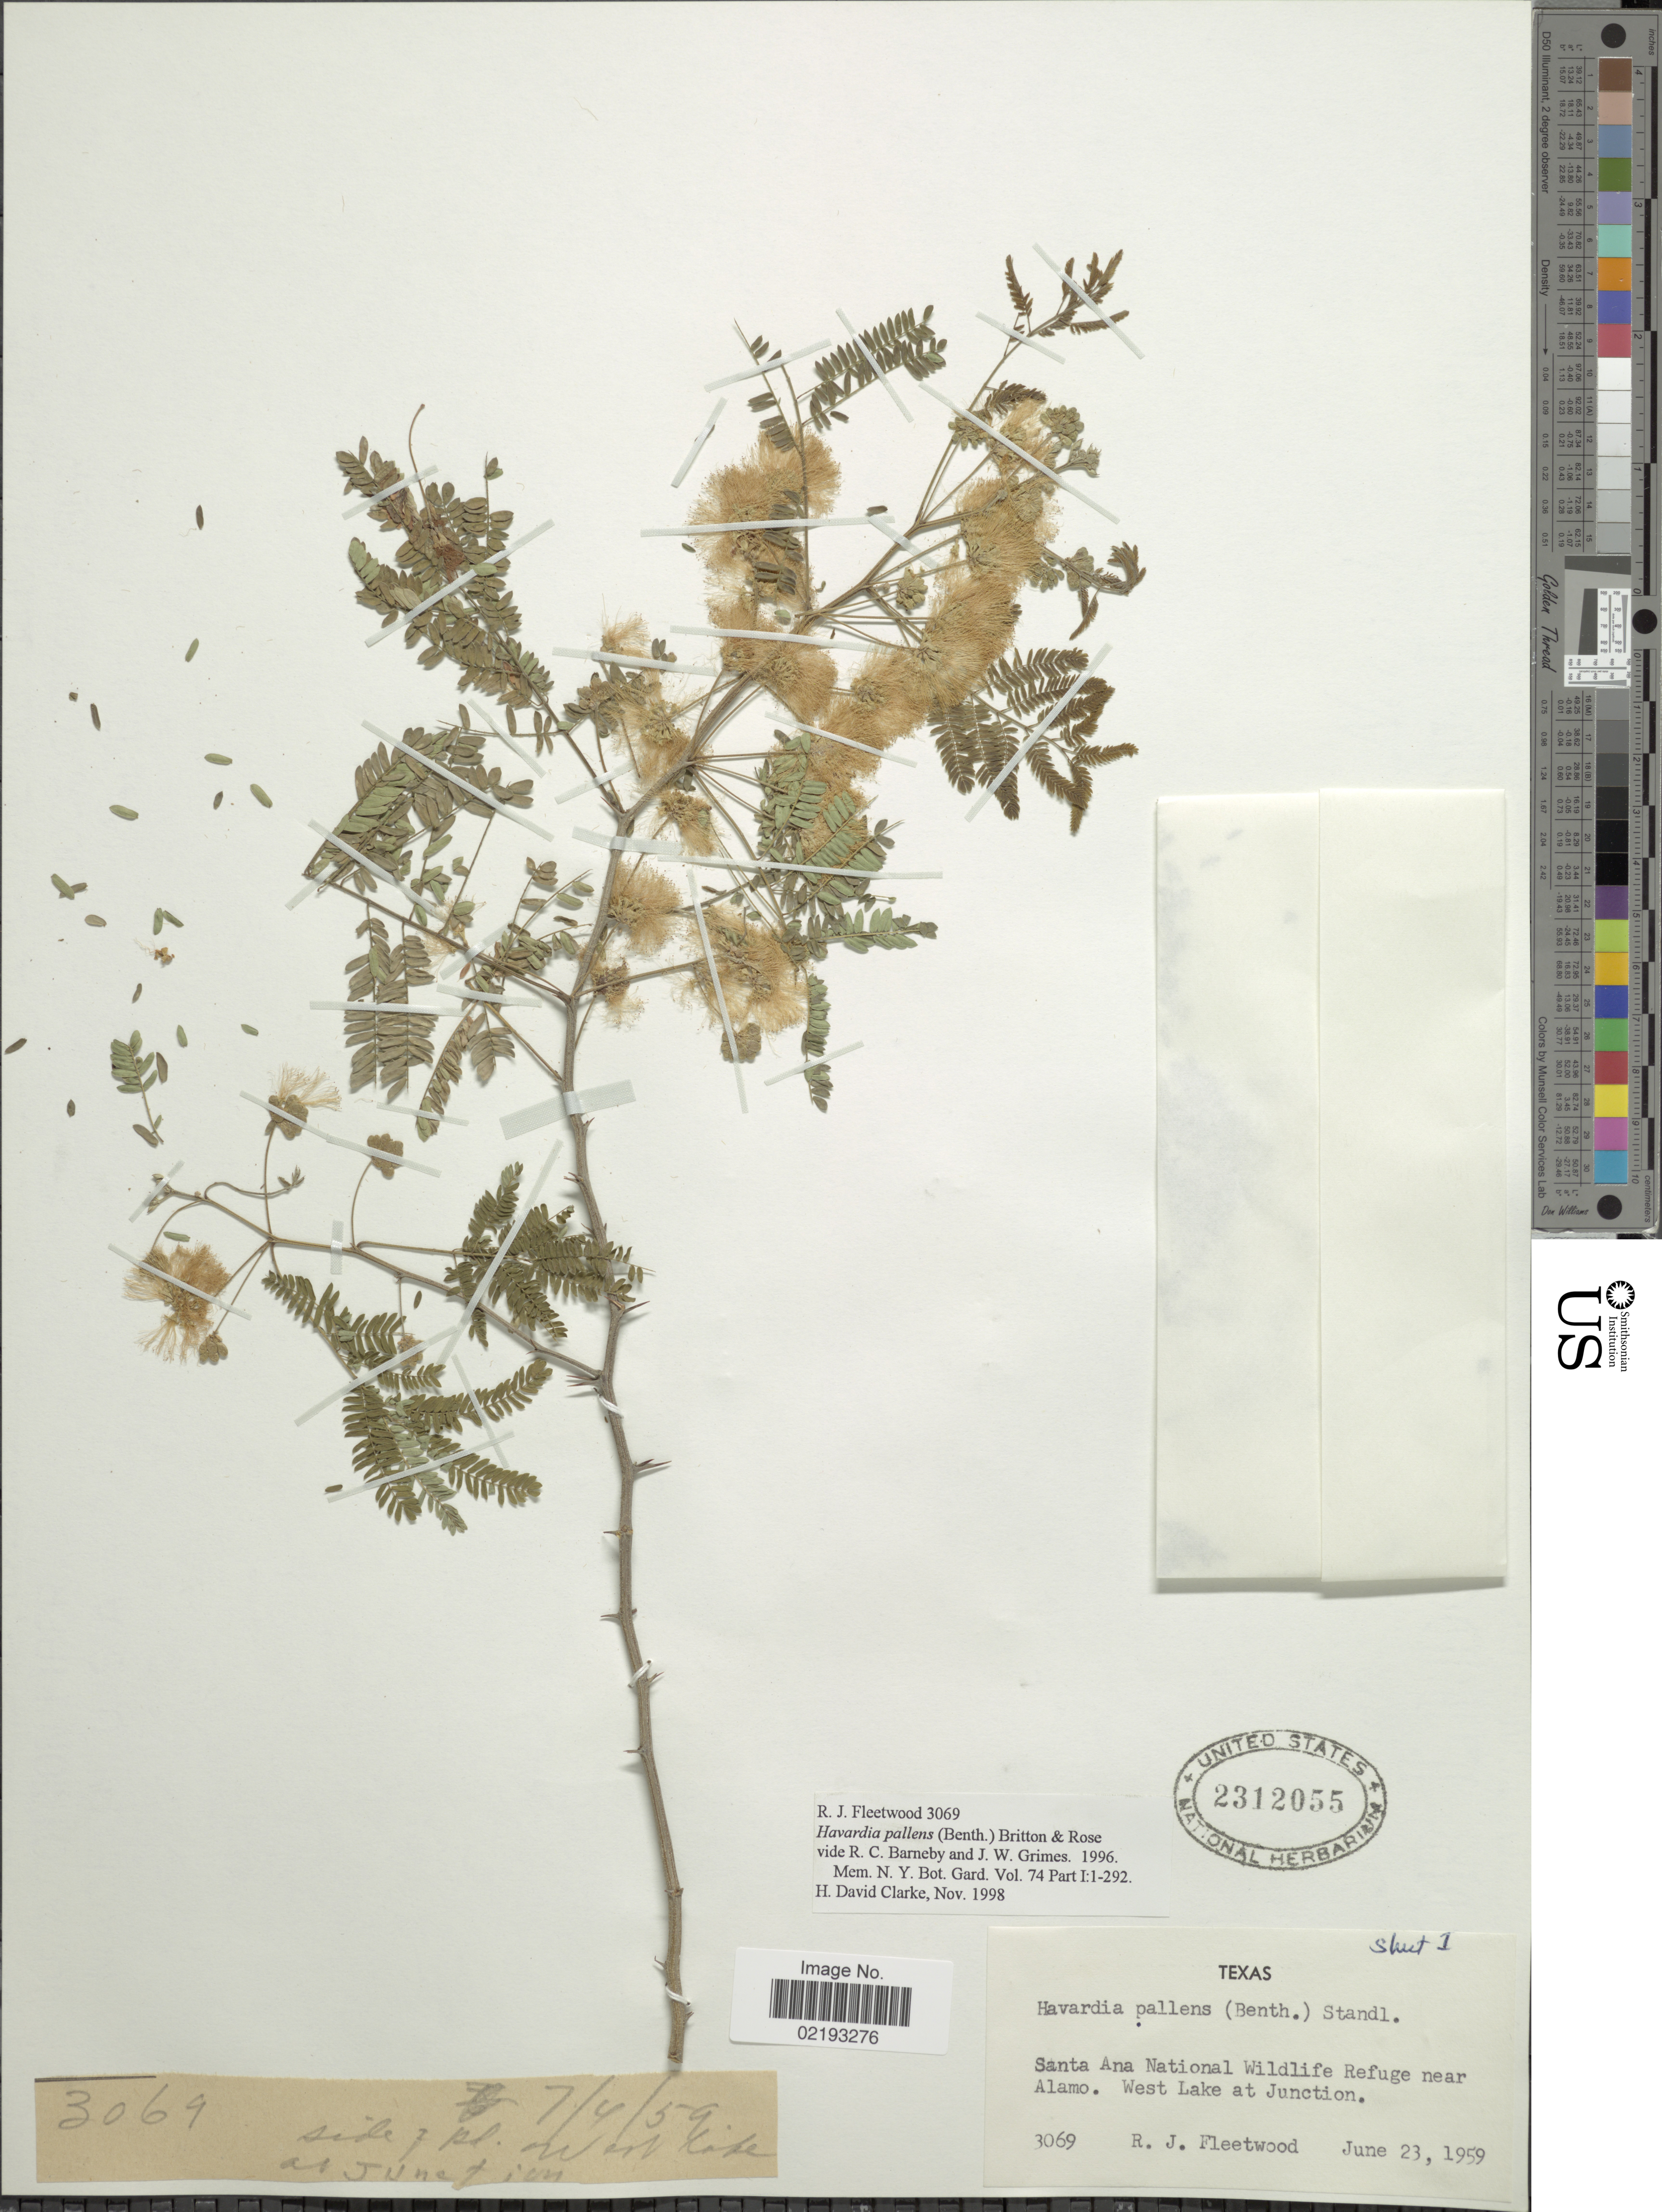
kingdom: Plantae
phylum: Tracheophyta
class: Magnoliopsida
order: Fabales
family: Fabaceae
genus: Havardia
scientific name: Havardia pallens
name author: (Benth.) Britton & Rose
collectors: R. J. Fleetwood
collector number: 3069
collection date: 1959-06-23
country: United States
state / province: Texas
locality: Santa Ana National Wildlife Refuge near Alamo. West Lake at Junction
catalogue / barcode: US 2312055